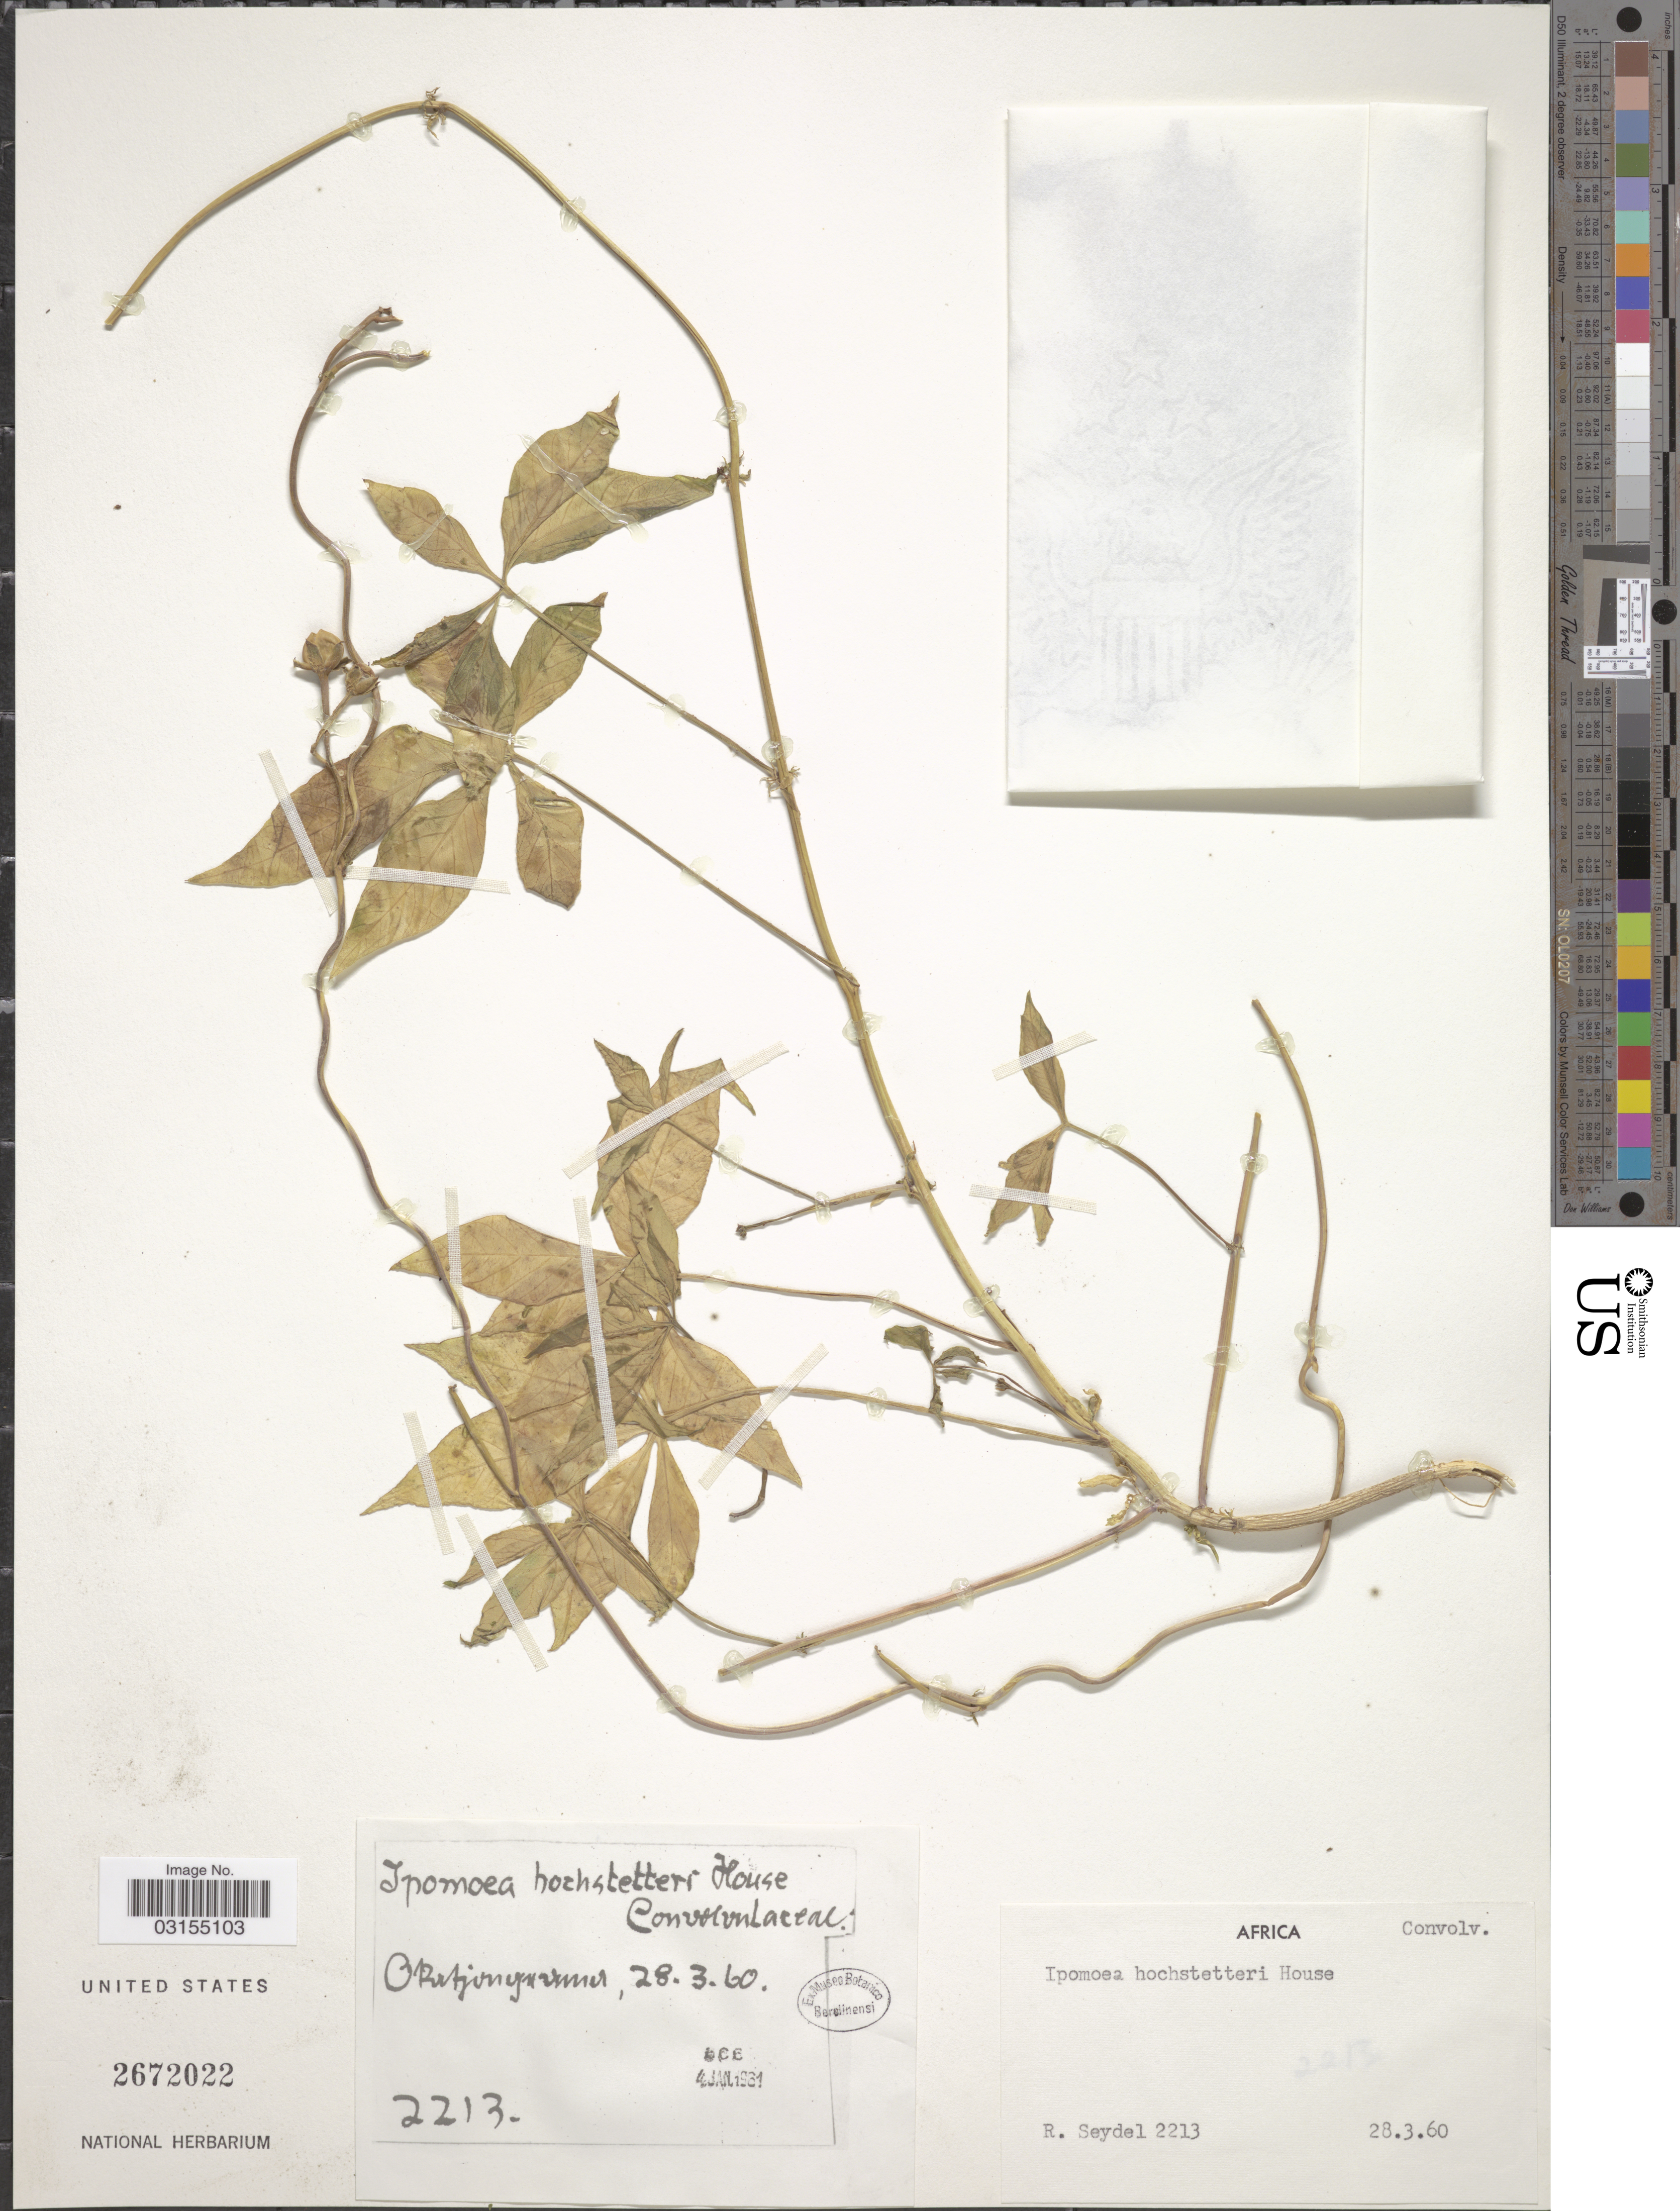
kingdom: Plantae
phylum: Tracheophyta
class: Magnoliopsida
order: Solanales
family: Convolvulaceae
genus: Ipomoea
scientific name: Ipomoea hochstetteri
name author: House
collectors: R. Seydel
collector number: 2213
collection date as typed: Transcribed d/m/y: 28/3/60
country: Namibia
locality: Okatjongeama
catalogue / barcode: US 2672022